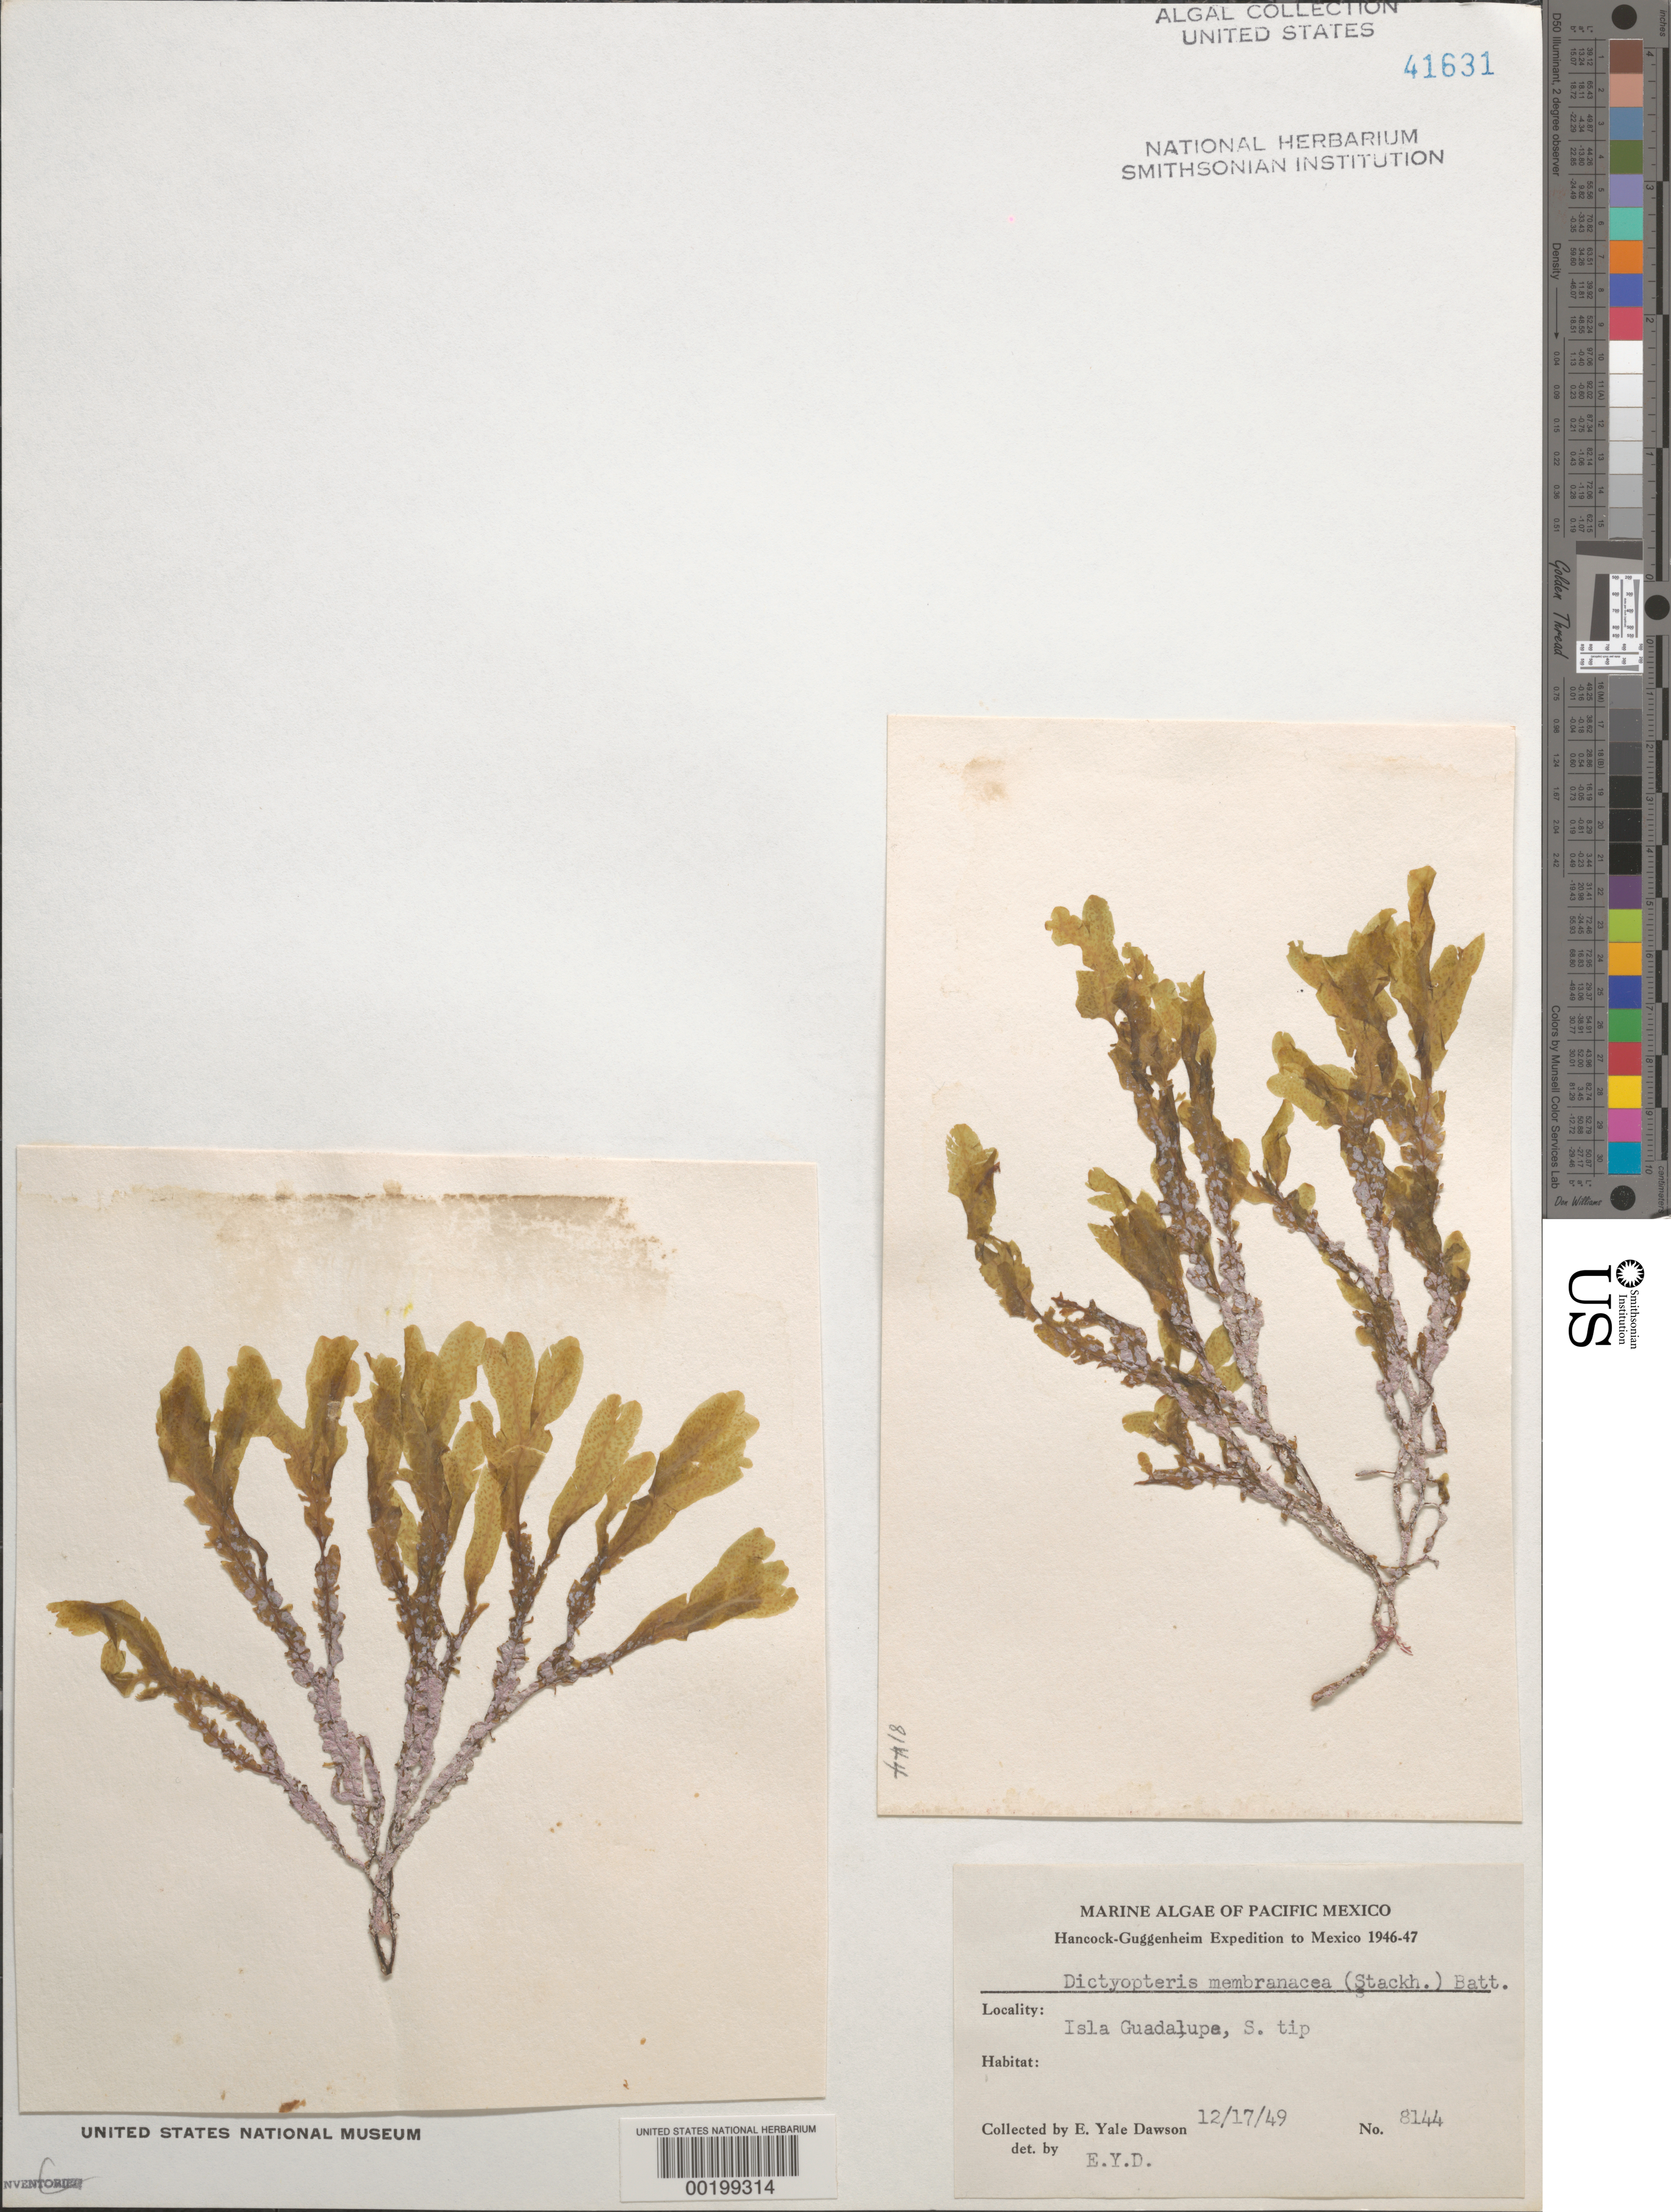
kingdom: Chromista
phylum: Ochrophyta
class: Phaeophyceae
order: Dictyotales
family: Dictyotaceae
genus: Dictyopteris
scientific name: Dictyopteris polypodioides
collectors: E. Y. Dawson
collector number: EYD 8144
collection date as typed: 17 December 1949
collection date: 1949-12-17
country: Mexico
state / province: Baja California Norte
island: Isla Guadalupe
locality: southern tip, Guadalupe island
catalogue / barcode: US 41631